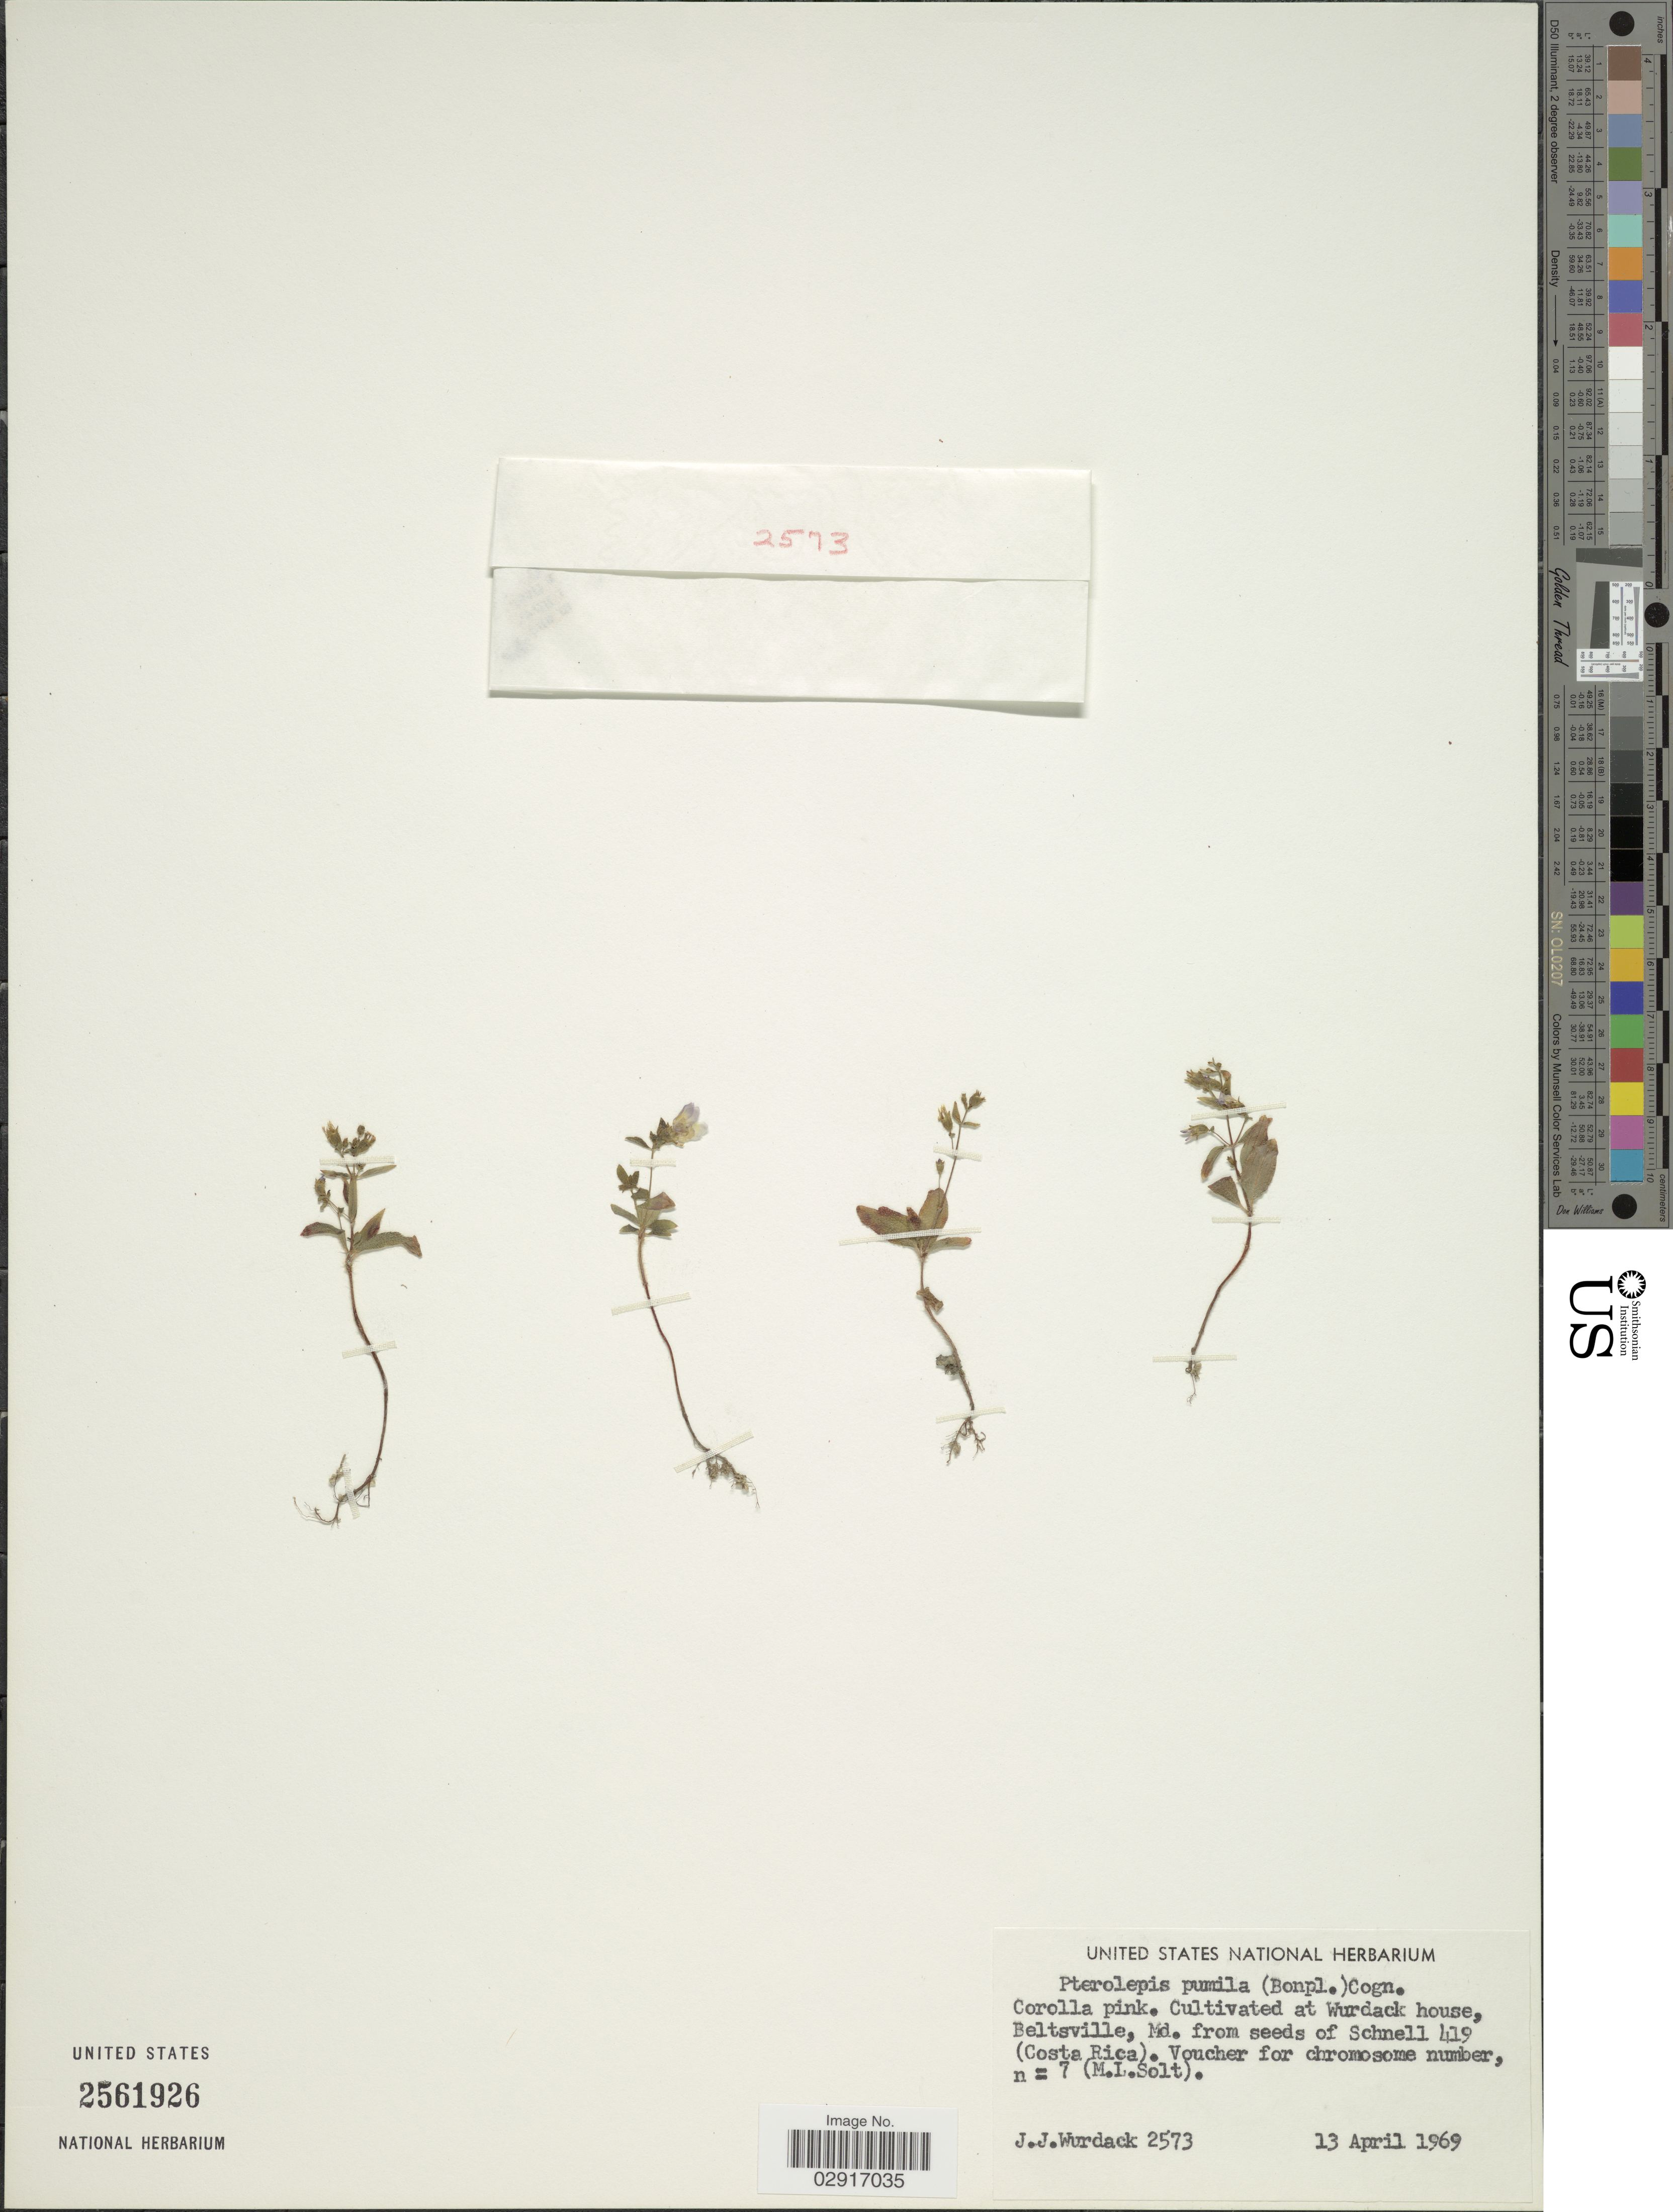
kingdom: Plantae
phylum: Tracheophyta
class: Magnoliopsida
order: Myrtales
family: Melastomataceae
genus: Pterolepis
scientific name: Pterolepis pumila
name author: (Bonpl.) DC. ex Crueg.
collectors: J. J. Wurdack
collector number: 2573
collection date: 1969-04-13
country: United States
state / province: Maryland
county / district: Prince George's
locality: Cultivated at Wurdack house, Beltsville, Md.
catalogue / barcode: US 2561926